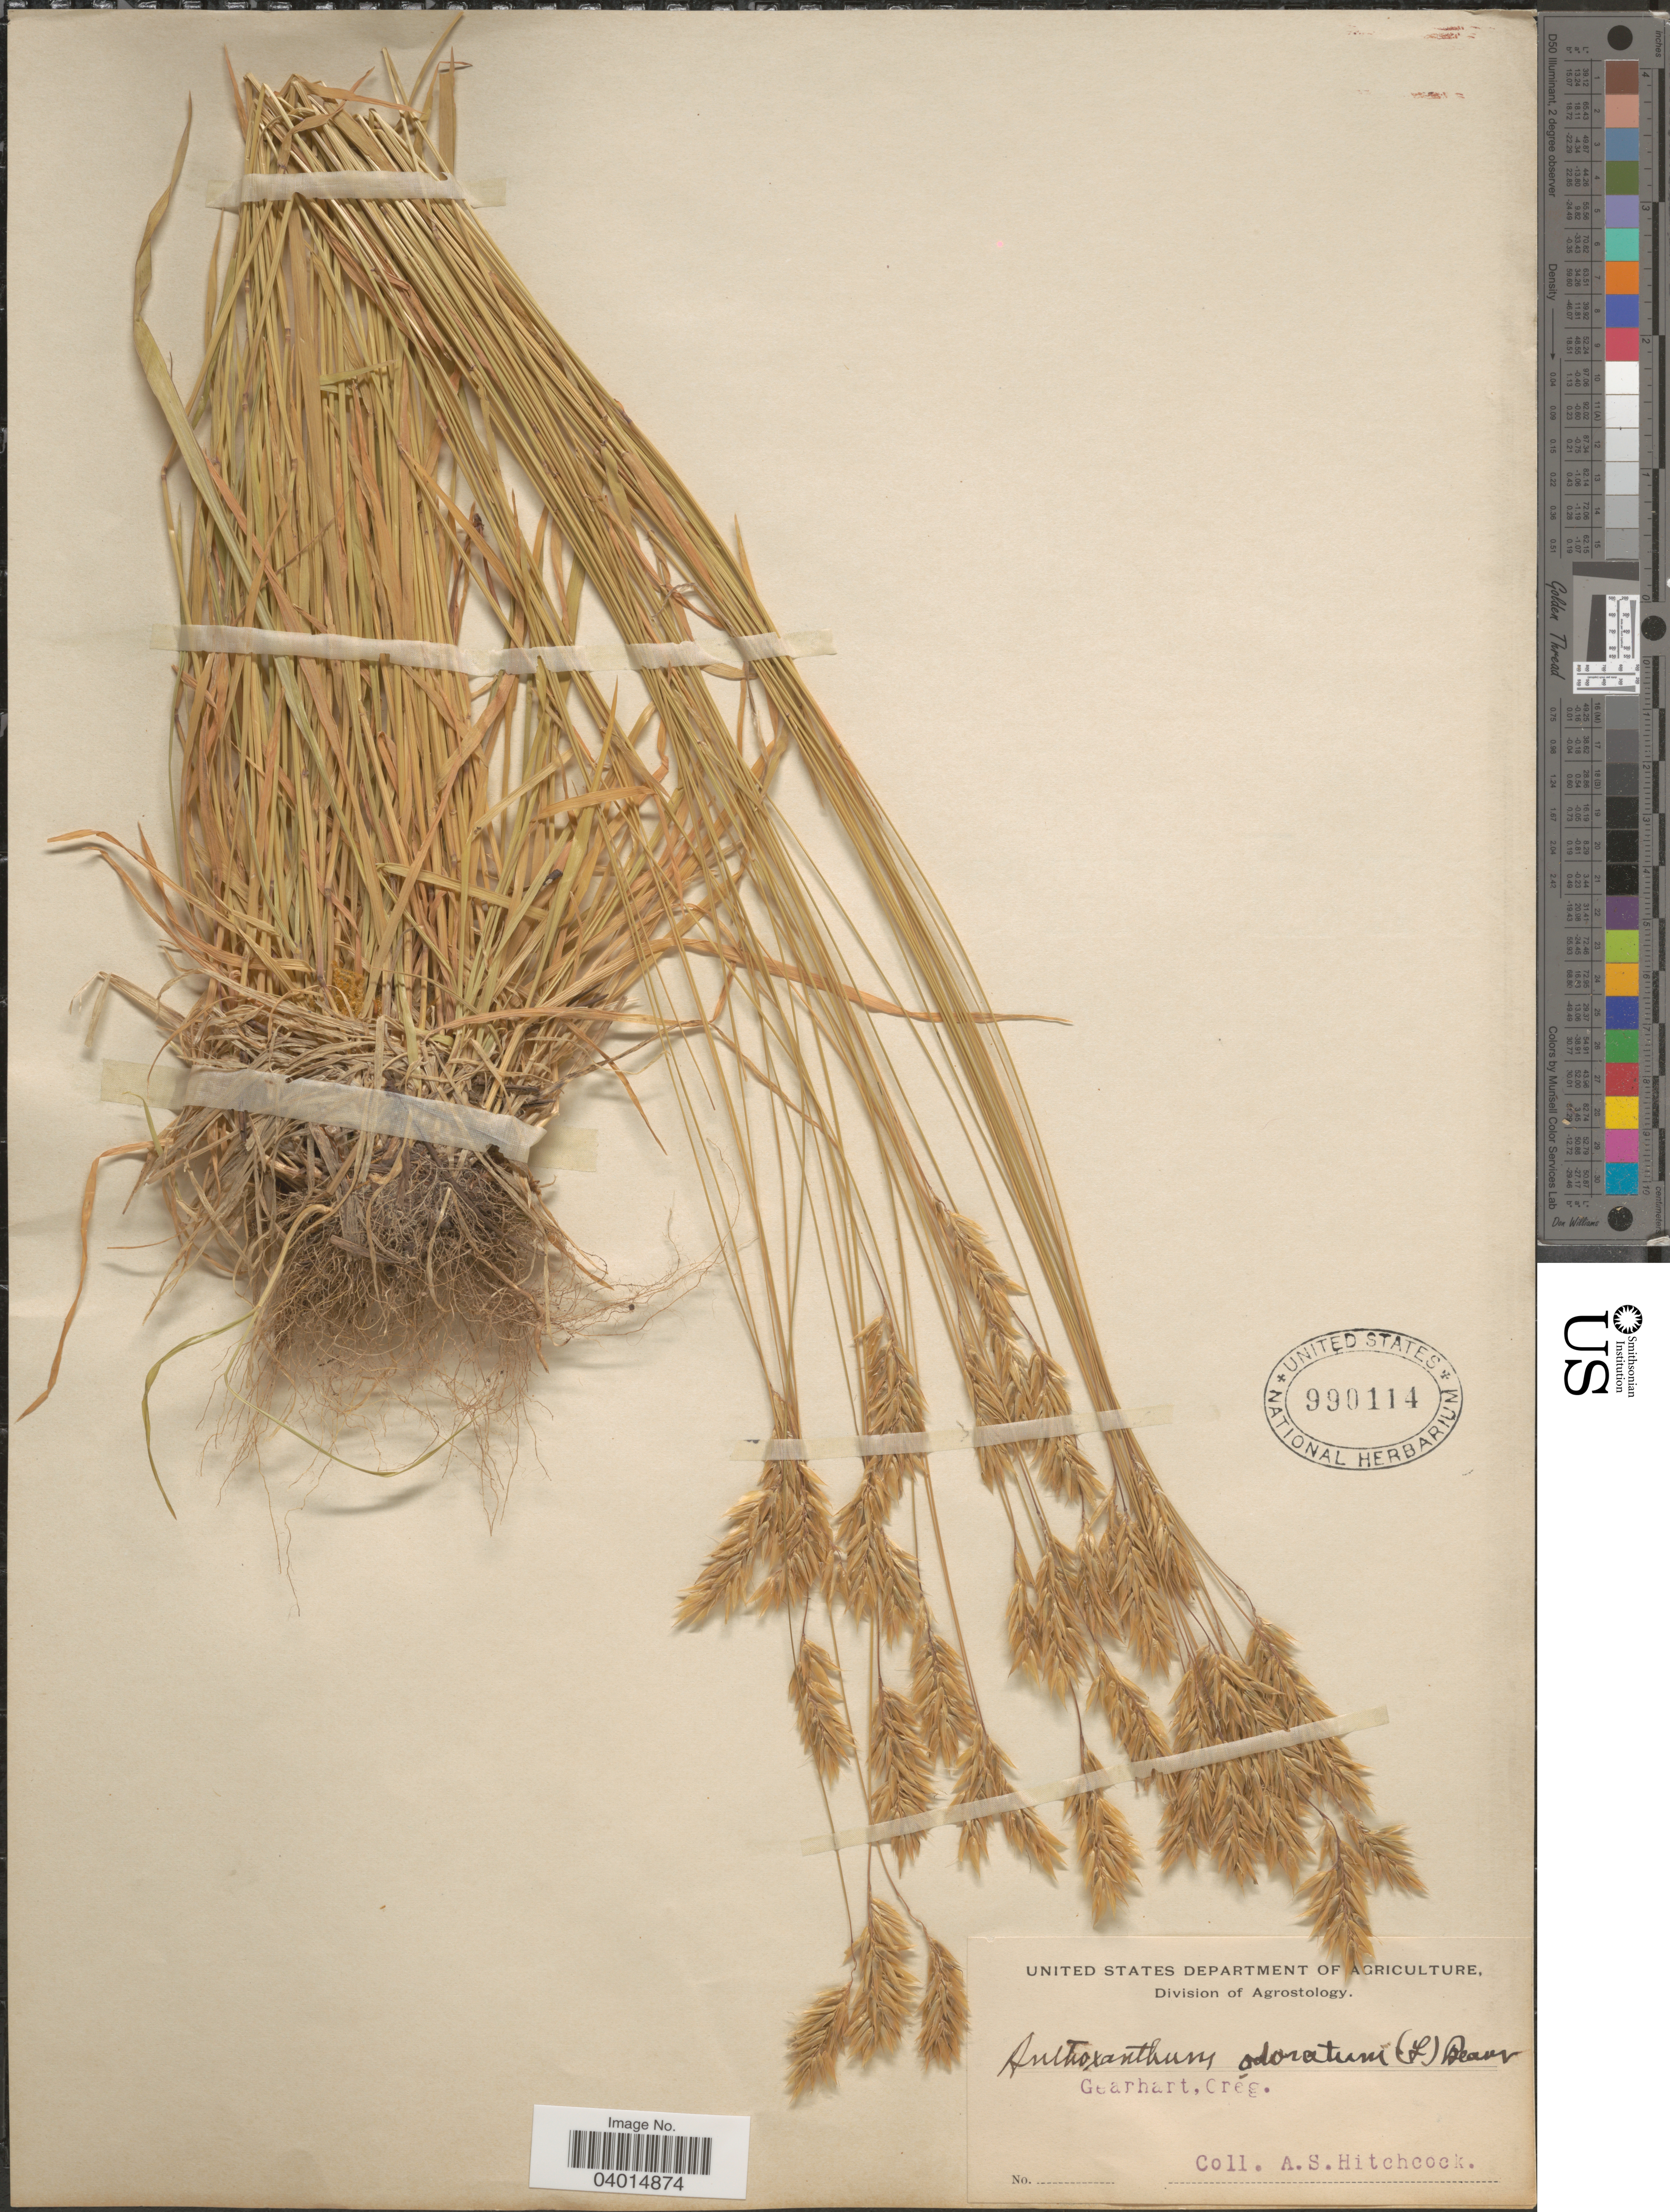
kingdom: Plantae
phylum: Tracheophyta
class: Liliopsida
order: Poales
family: Poaceae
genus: Anthoxanthum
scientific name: Anthoxanthum odoratum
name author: L.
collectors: A. S. Hitchcock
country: United States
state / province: Oregon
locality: Gearhart.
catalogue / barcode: US 990114